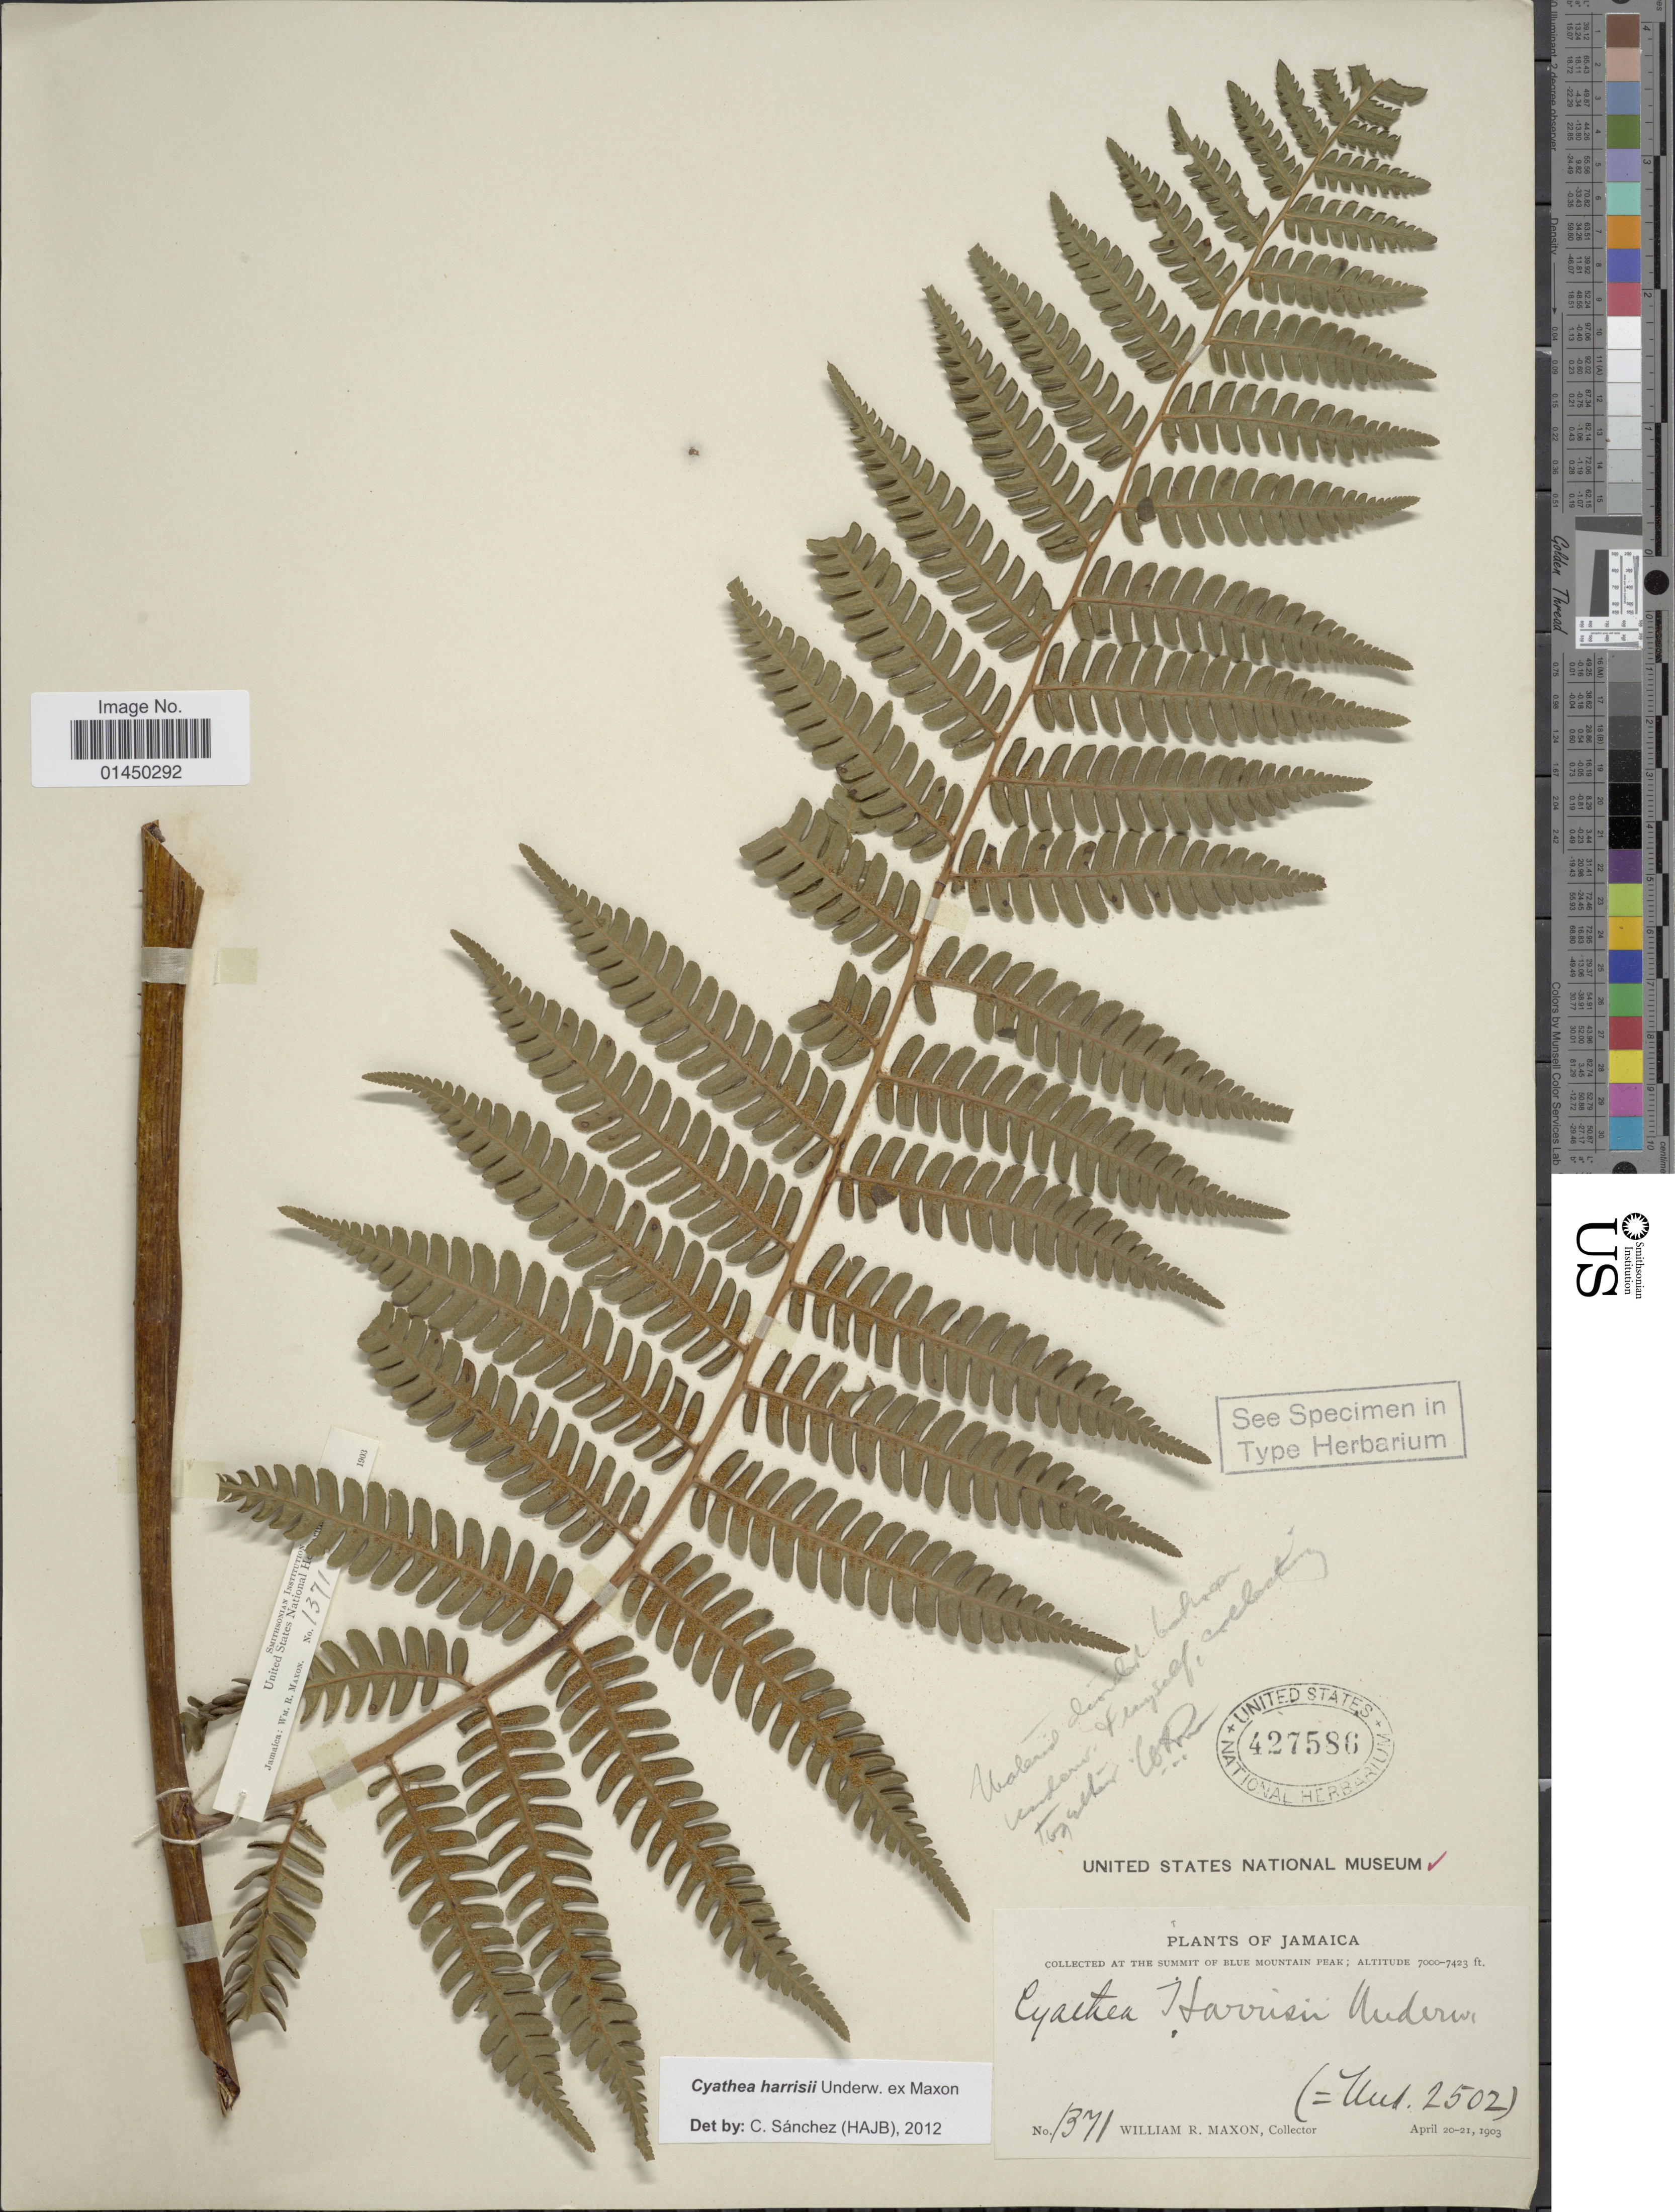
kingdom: Plantae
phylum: Tracheophyta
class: Polypodiopsida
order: Cyatheales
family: Cyatheaceae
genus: Cyathea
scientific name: Cyathea harrisii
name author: Maxon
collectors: W. R. Maxon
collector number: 1371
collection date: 1903-04-20/1903-04-21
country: Jamaica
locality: At the summit of Blue Mountain Peak.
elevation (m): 2134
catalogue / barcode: US 427586